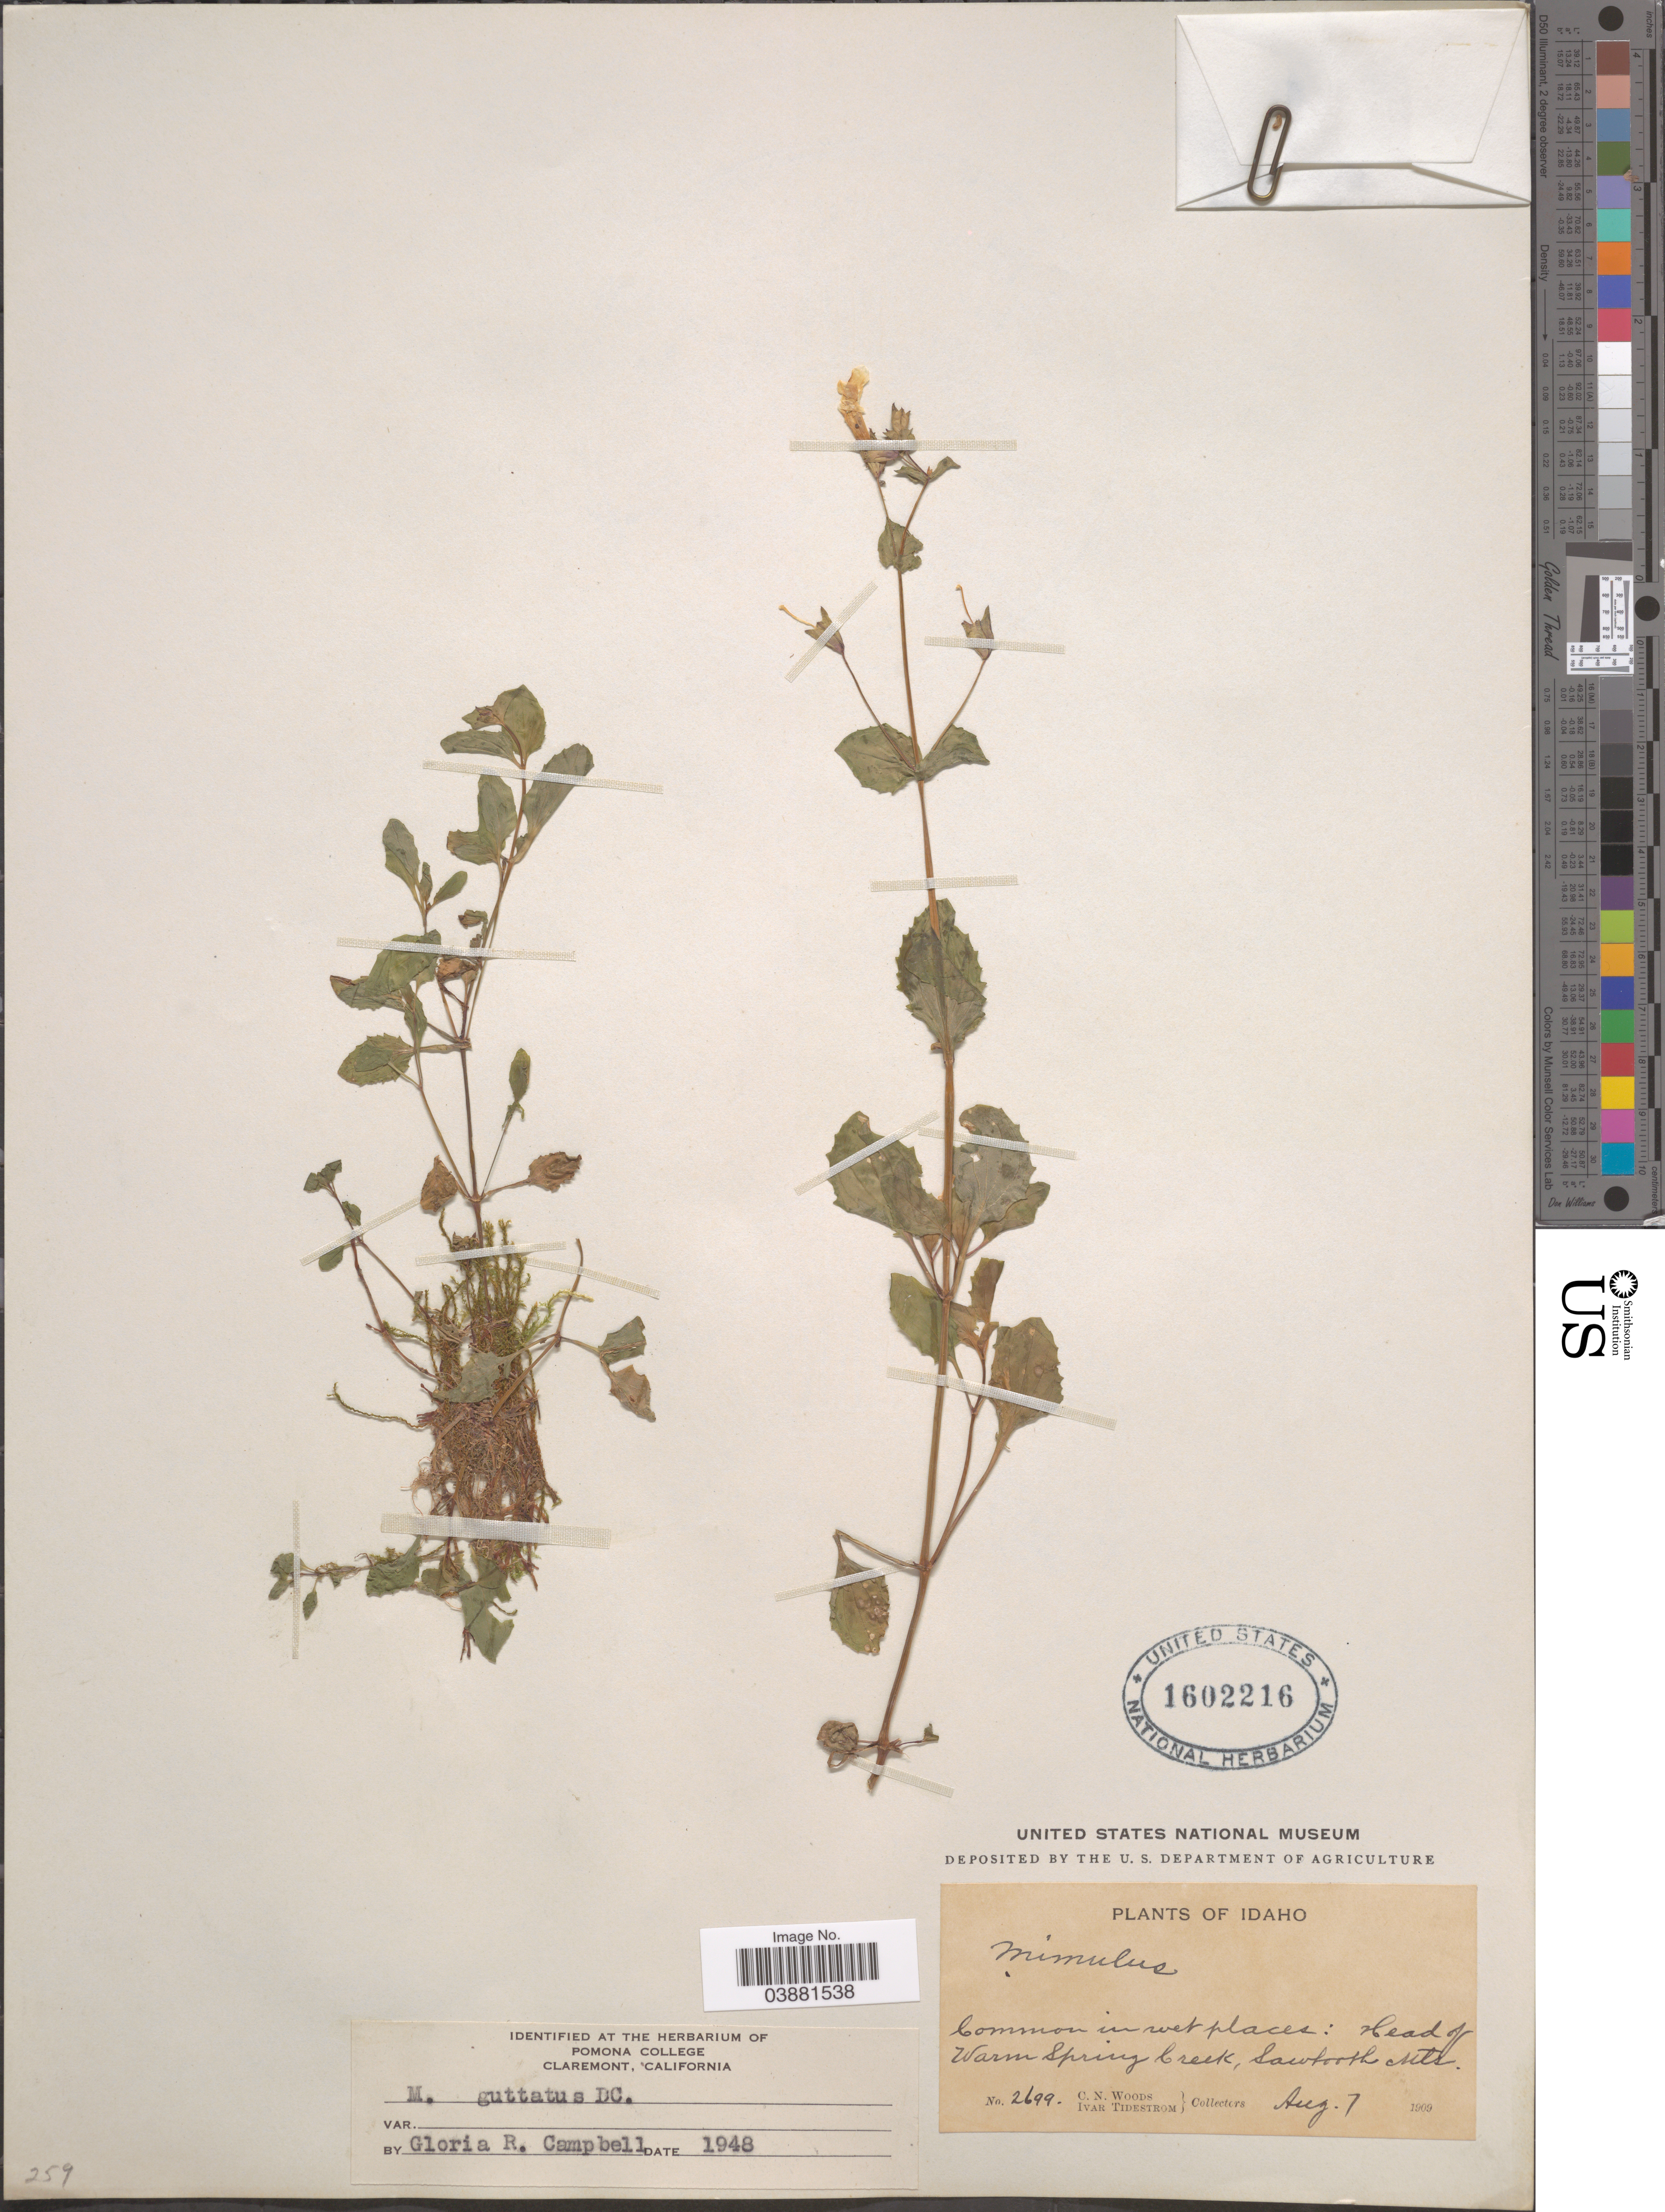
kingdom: Plantae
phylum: Tracheophyta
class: Magnoliopsida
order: Lamiales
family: Phrymaceae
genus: Mimulus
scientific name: Mimulus guttatus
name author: DC.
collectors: C. Woods & I. F. Tidestrom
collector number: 2699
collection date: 1909-08-07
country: United States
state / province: Idaho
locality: Head of Warm Spring Creek, Sawtooth Mts.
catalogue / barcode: US 1602216